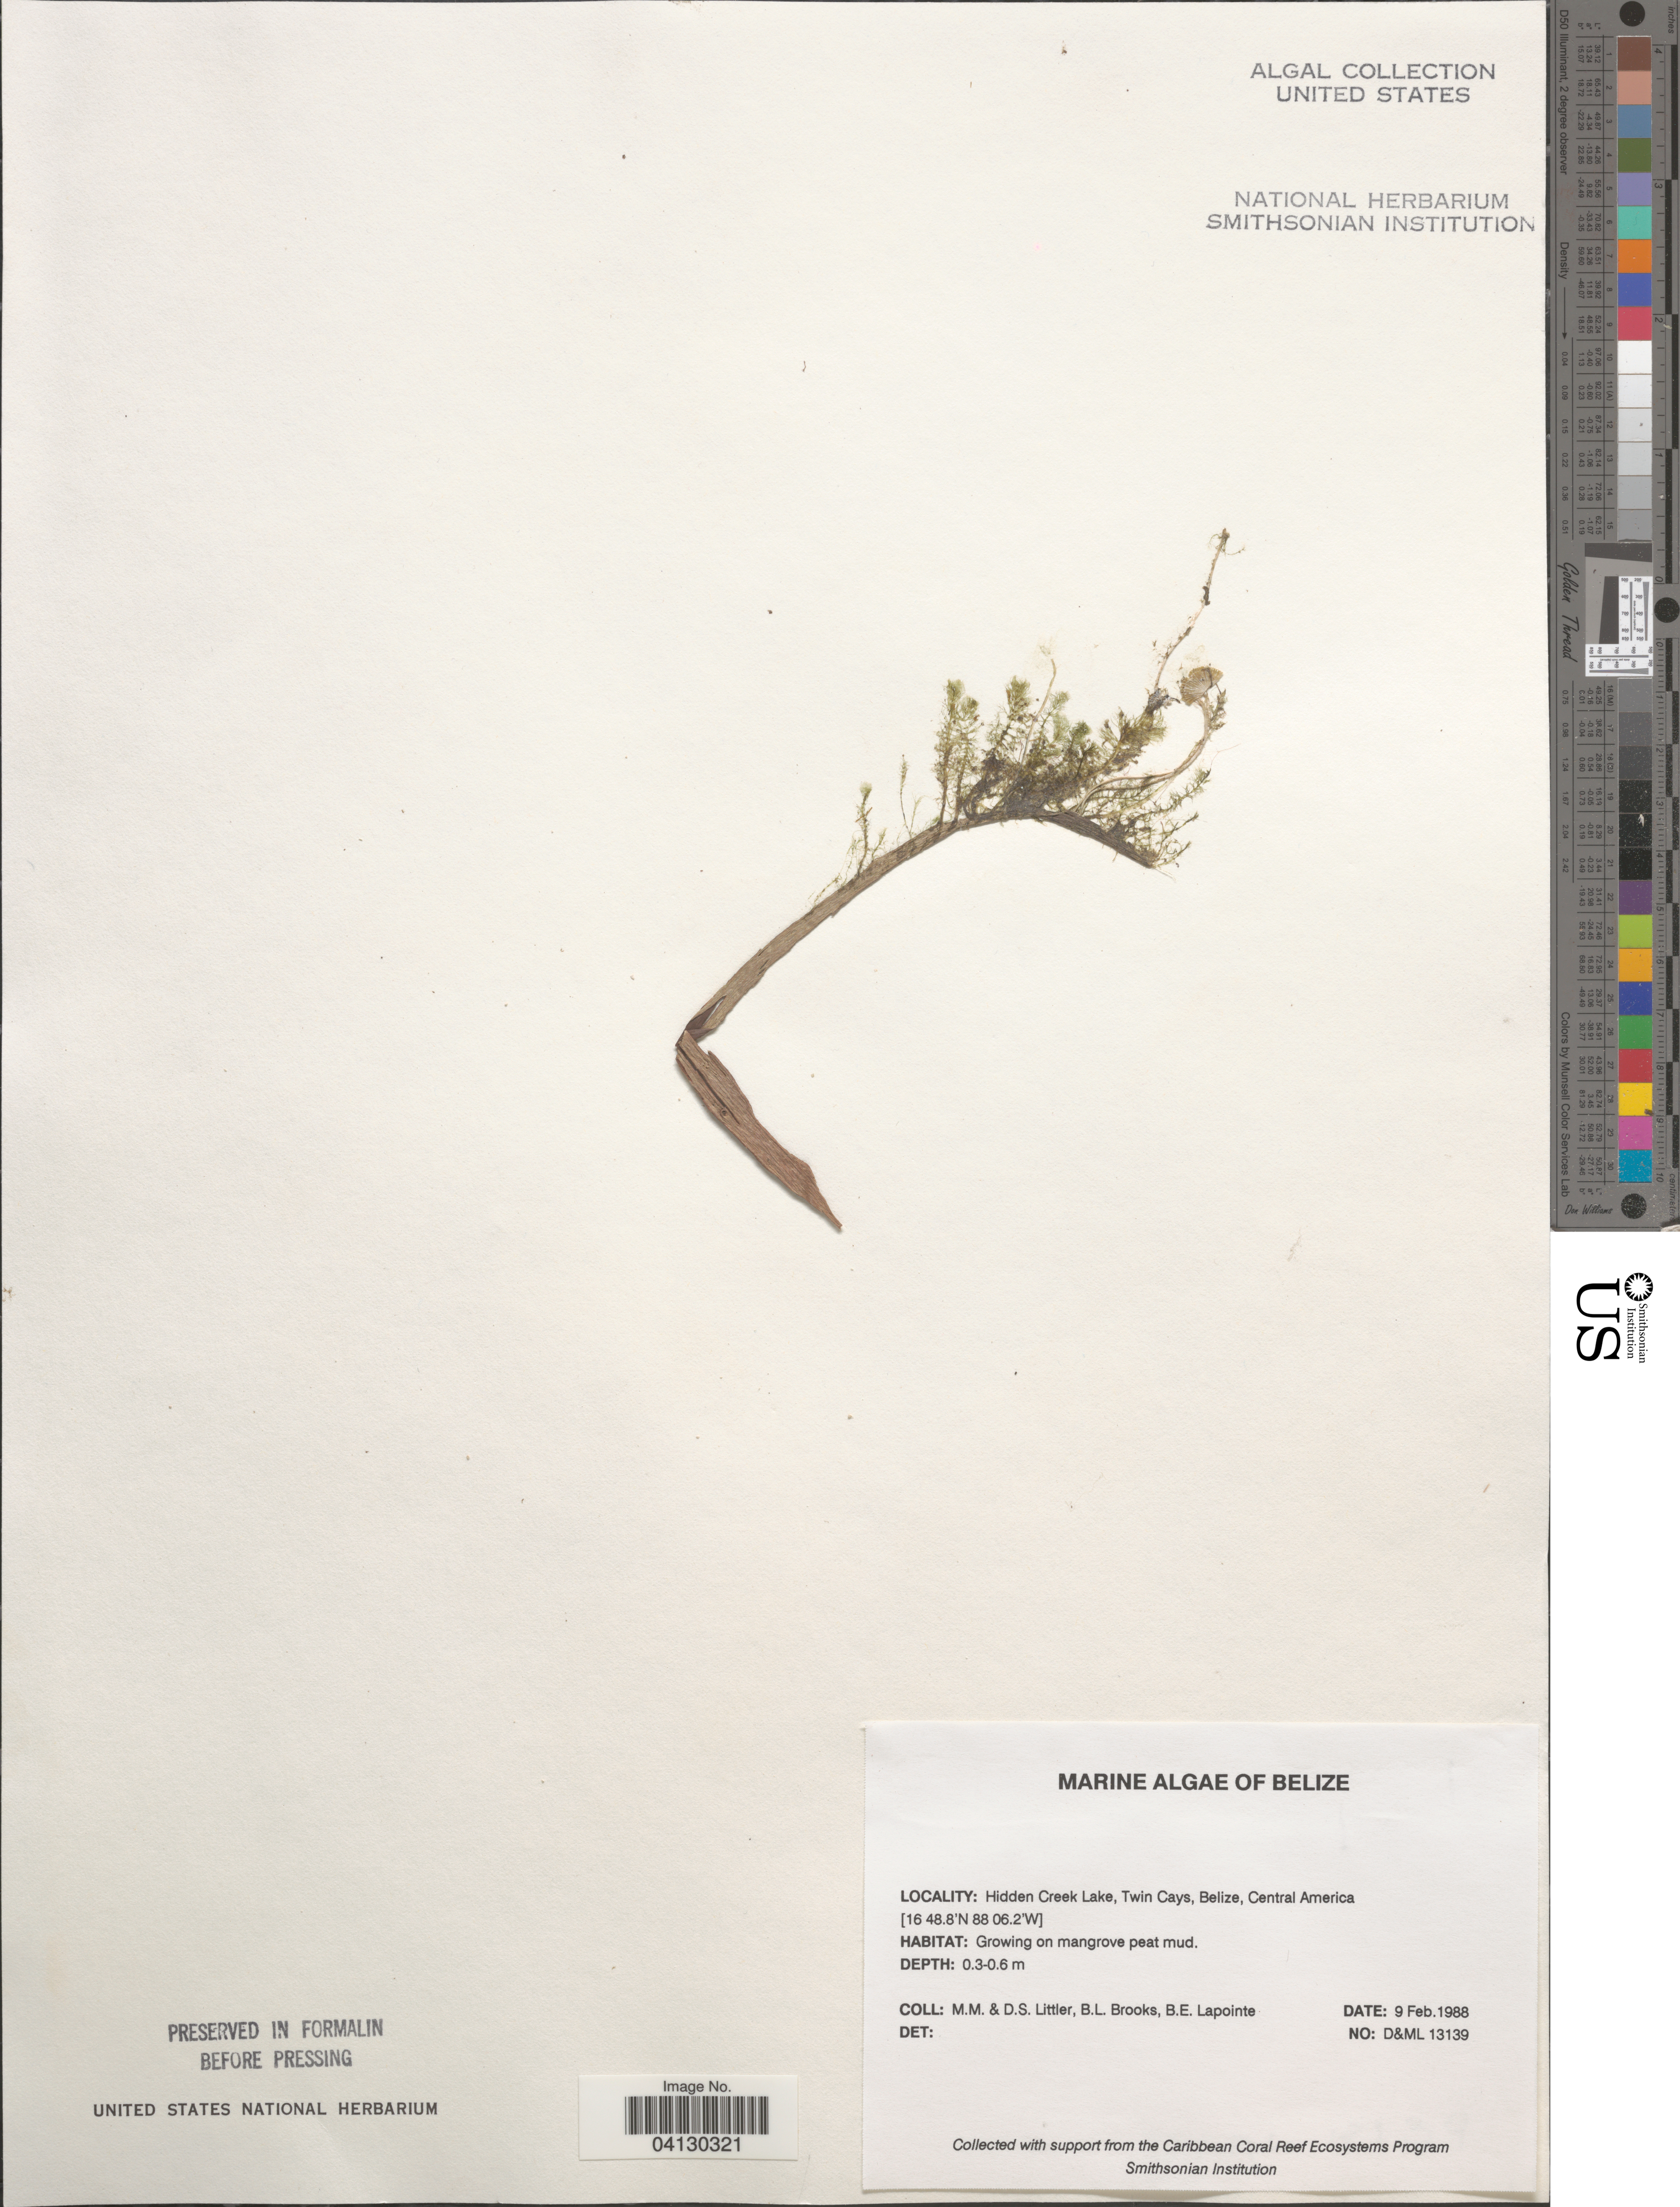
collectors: D. S. Littler, B. Brooks & B. Lapointe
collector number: D&ML13139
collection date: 1988-02-09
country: Belize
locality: Hidden Creek Lake, Twin Cays.